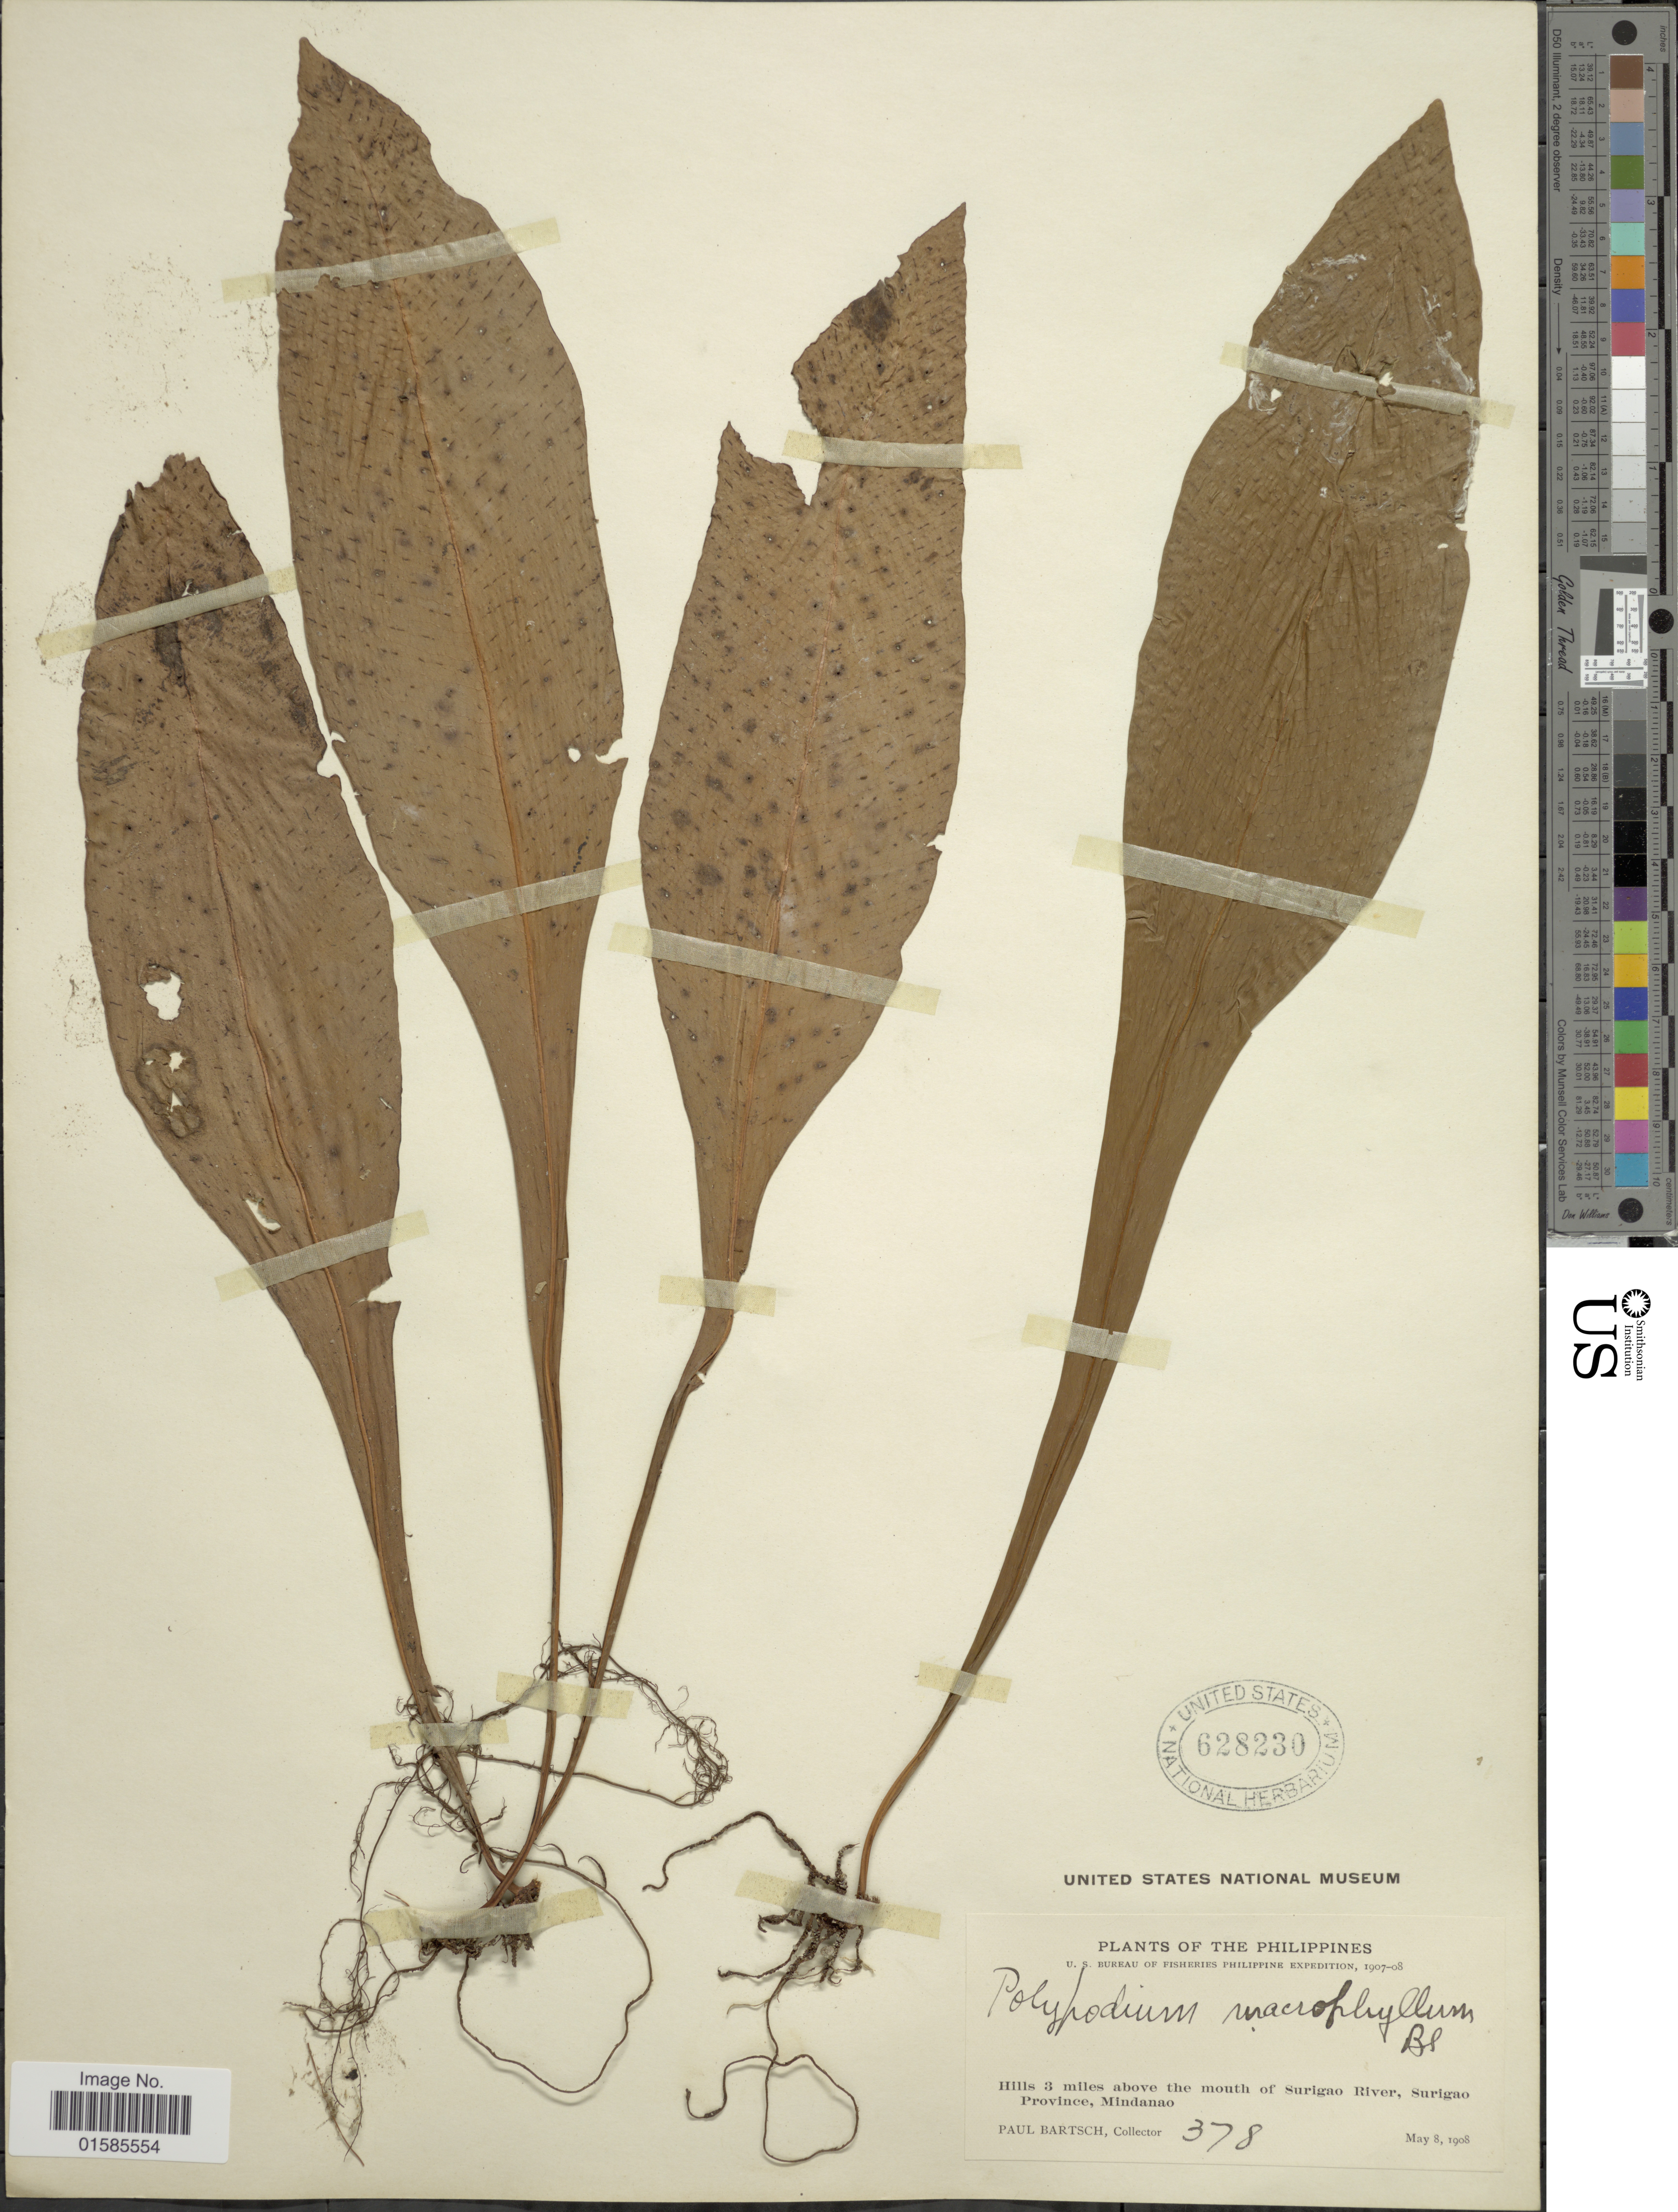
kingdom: Plantae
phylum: Tracheophyta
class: Polypodiopsida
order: Polypodiales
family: Polypodiaceae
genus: Leptochilus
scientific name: Leptochilus macrophyllus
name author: (Blume) Noot.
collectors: P. Bartsch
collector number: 378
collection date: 1908-05-08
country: Philippines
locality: The Philippines, Hills 3 miles above the mouth of Surigao River, Surigao Province, Mindanao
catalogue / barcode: US 628230